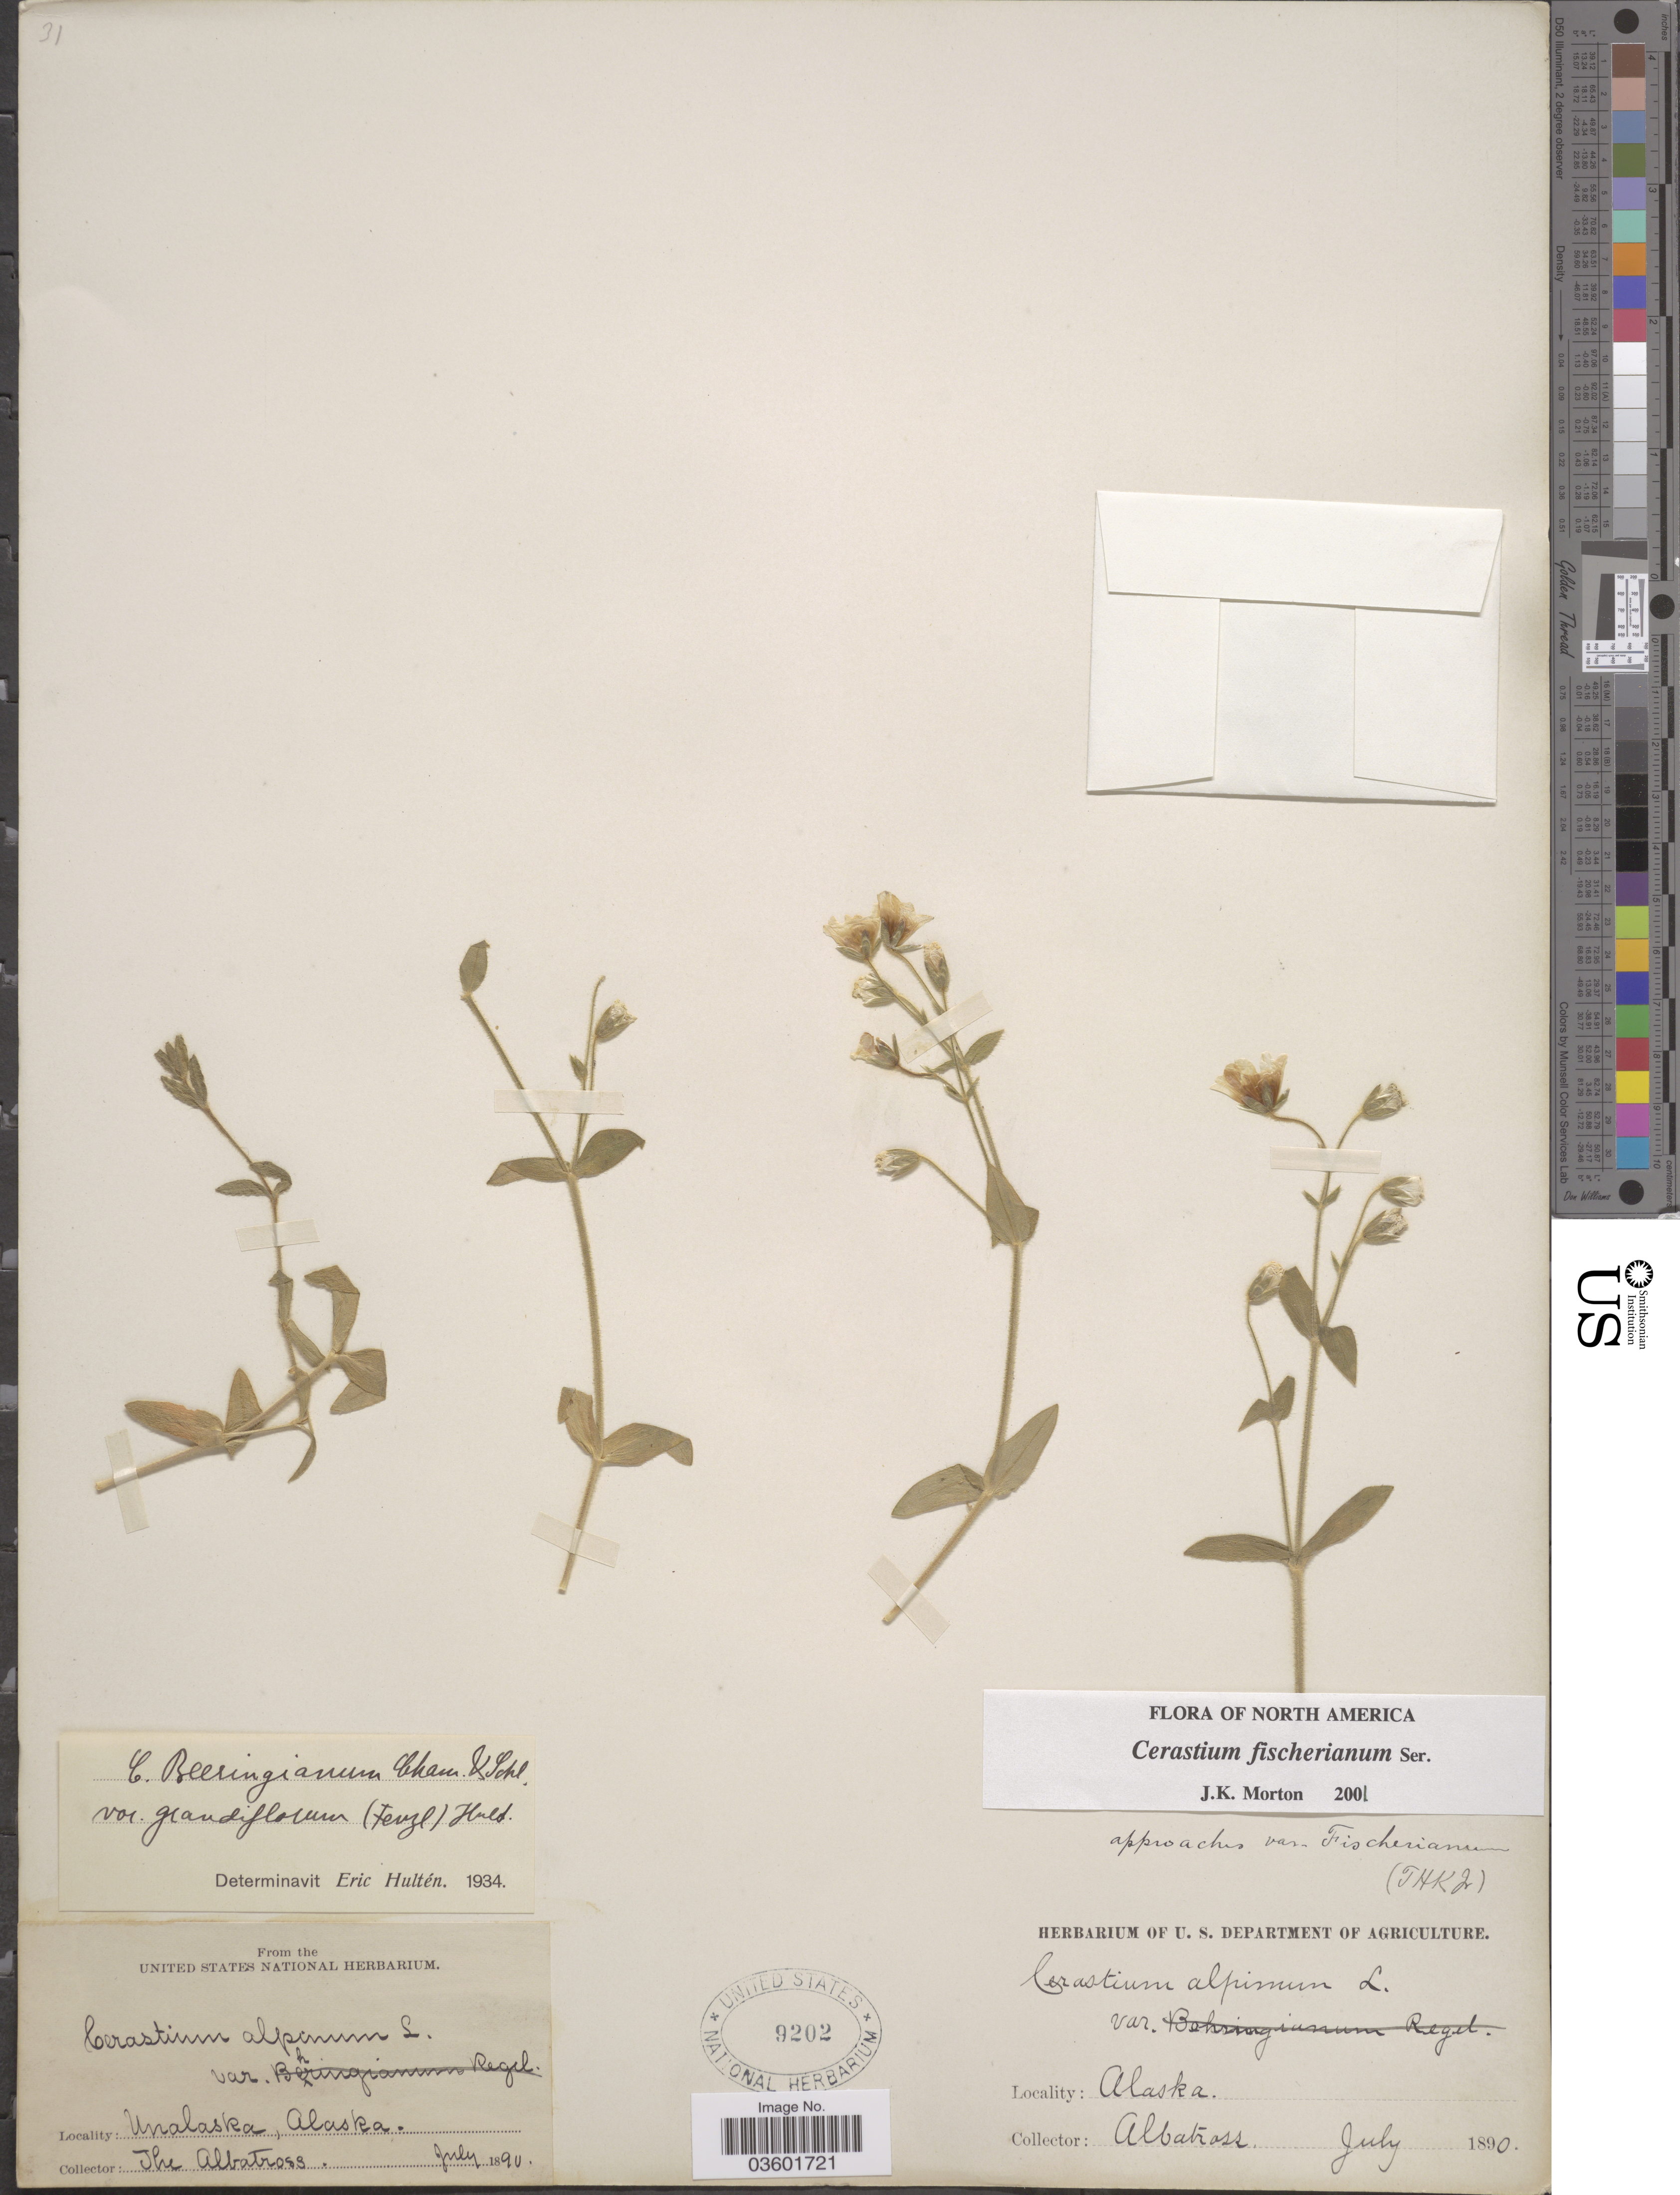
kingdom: Plantae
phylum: Tracheophyta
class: Magnoliopsida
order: Caryophyllales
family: Caryophyllaceae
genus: Cerastium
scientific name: Cerastium fischerianum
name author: Ser.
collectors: "The Albatross"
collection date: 1890-07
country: United States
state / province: Alaska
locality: Unalaska.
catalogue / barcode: US 9202